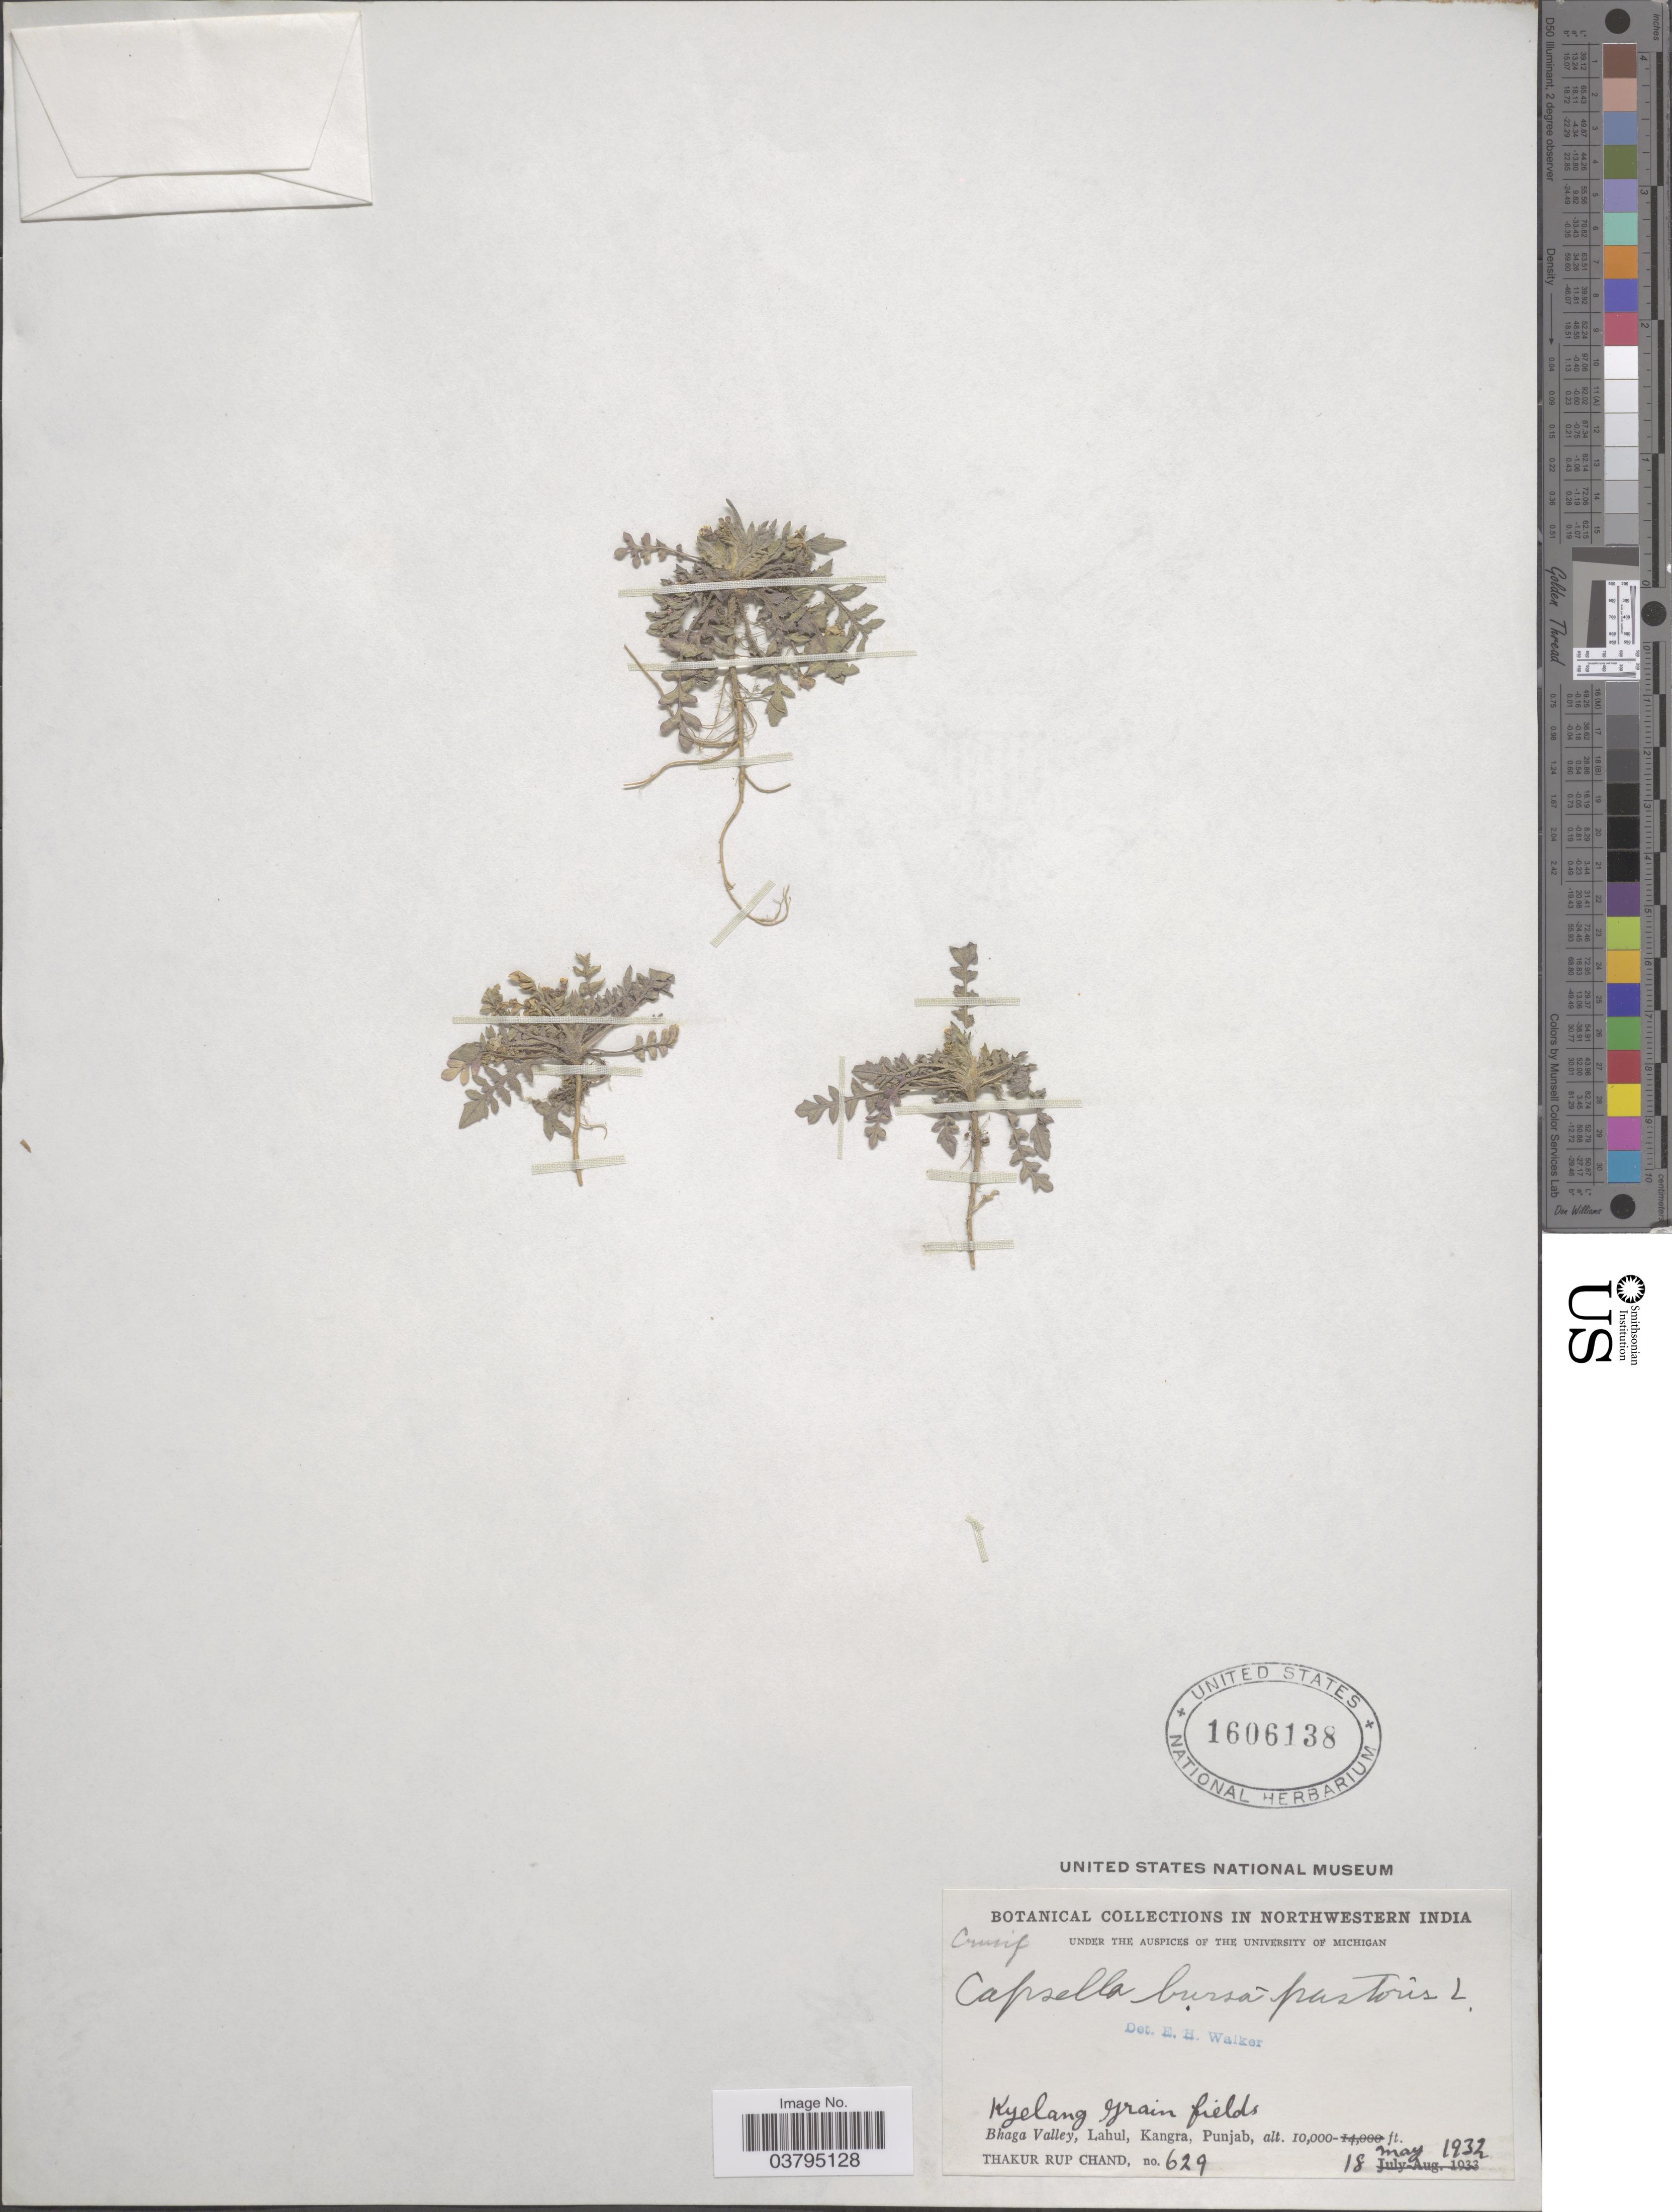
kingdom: Plantae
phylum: Tracheophyta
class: Magnoliopsida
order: Brassicales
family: Brassicaceae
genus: Capsella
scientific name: Capsella bursa-pastoris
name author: (L.) Medik.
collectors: T. R. Chand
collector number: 629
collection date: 1932-05-18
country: India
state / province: Punjab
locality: Northwestern India. Kyelang grain fields. Bhaga Valley, Lahul, Kangra, Punjab.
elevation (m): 3048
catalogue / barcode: US 1606138